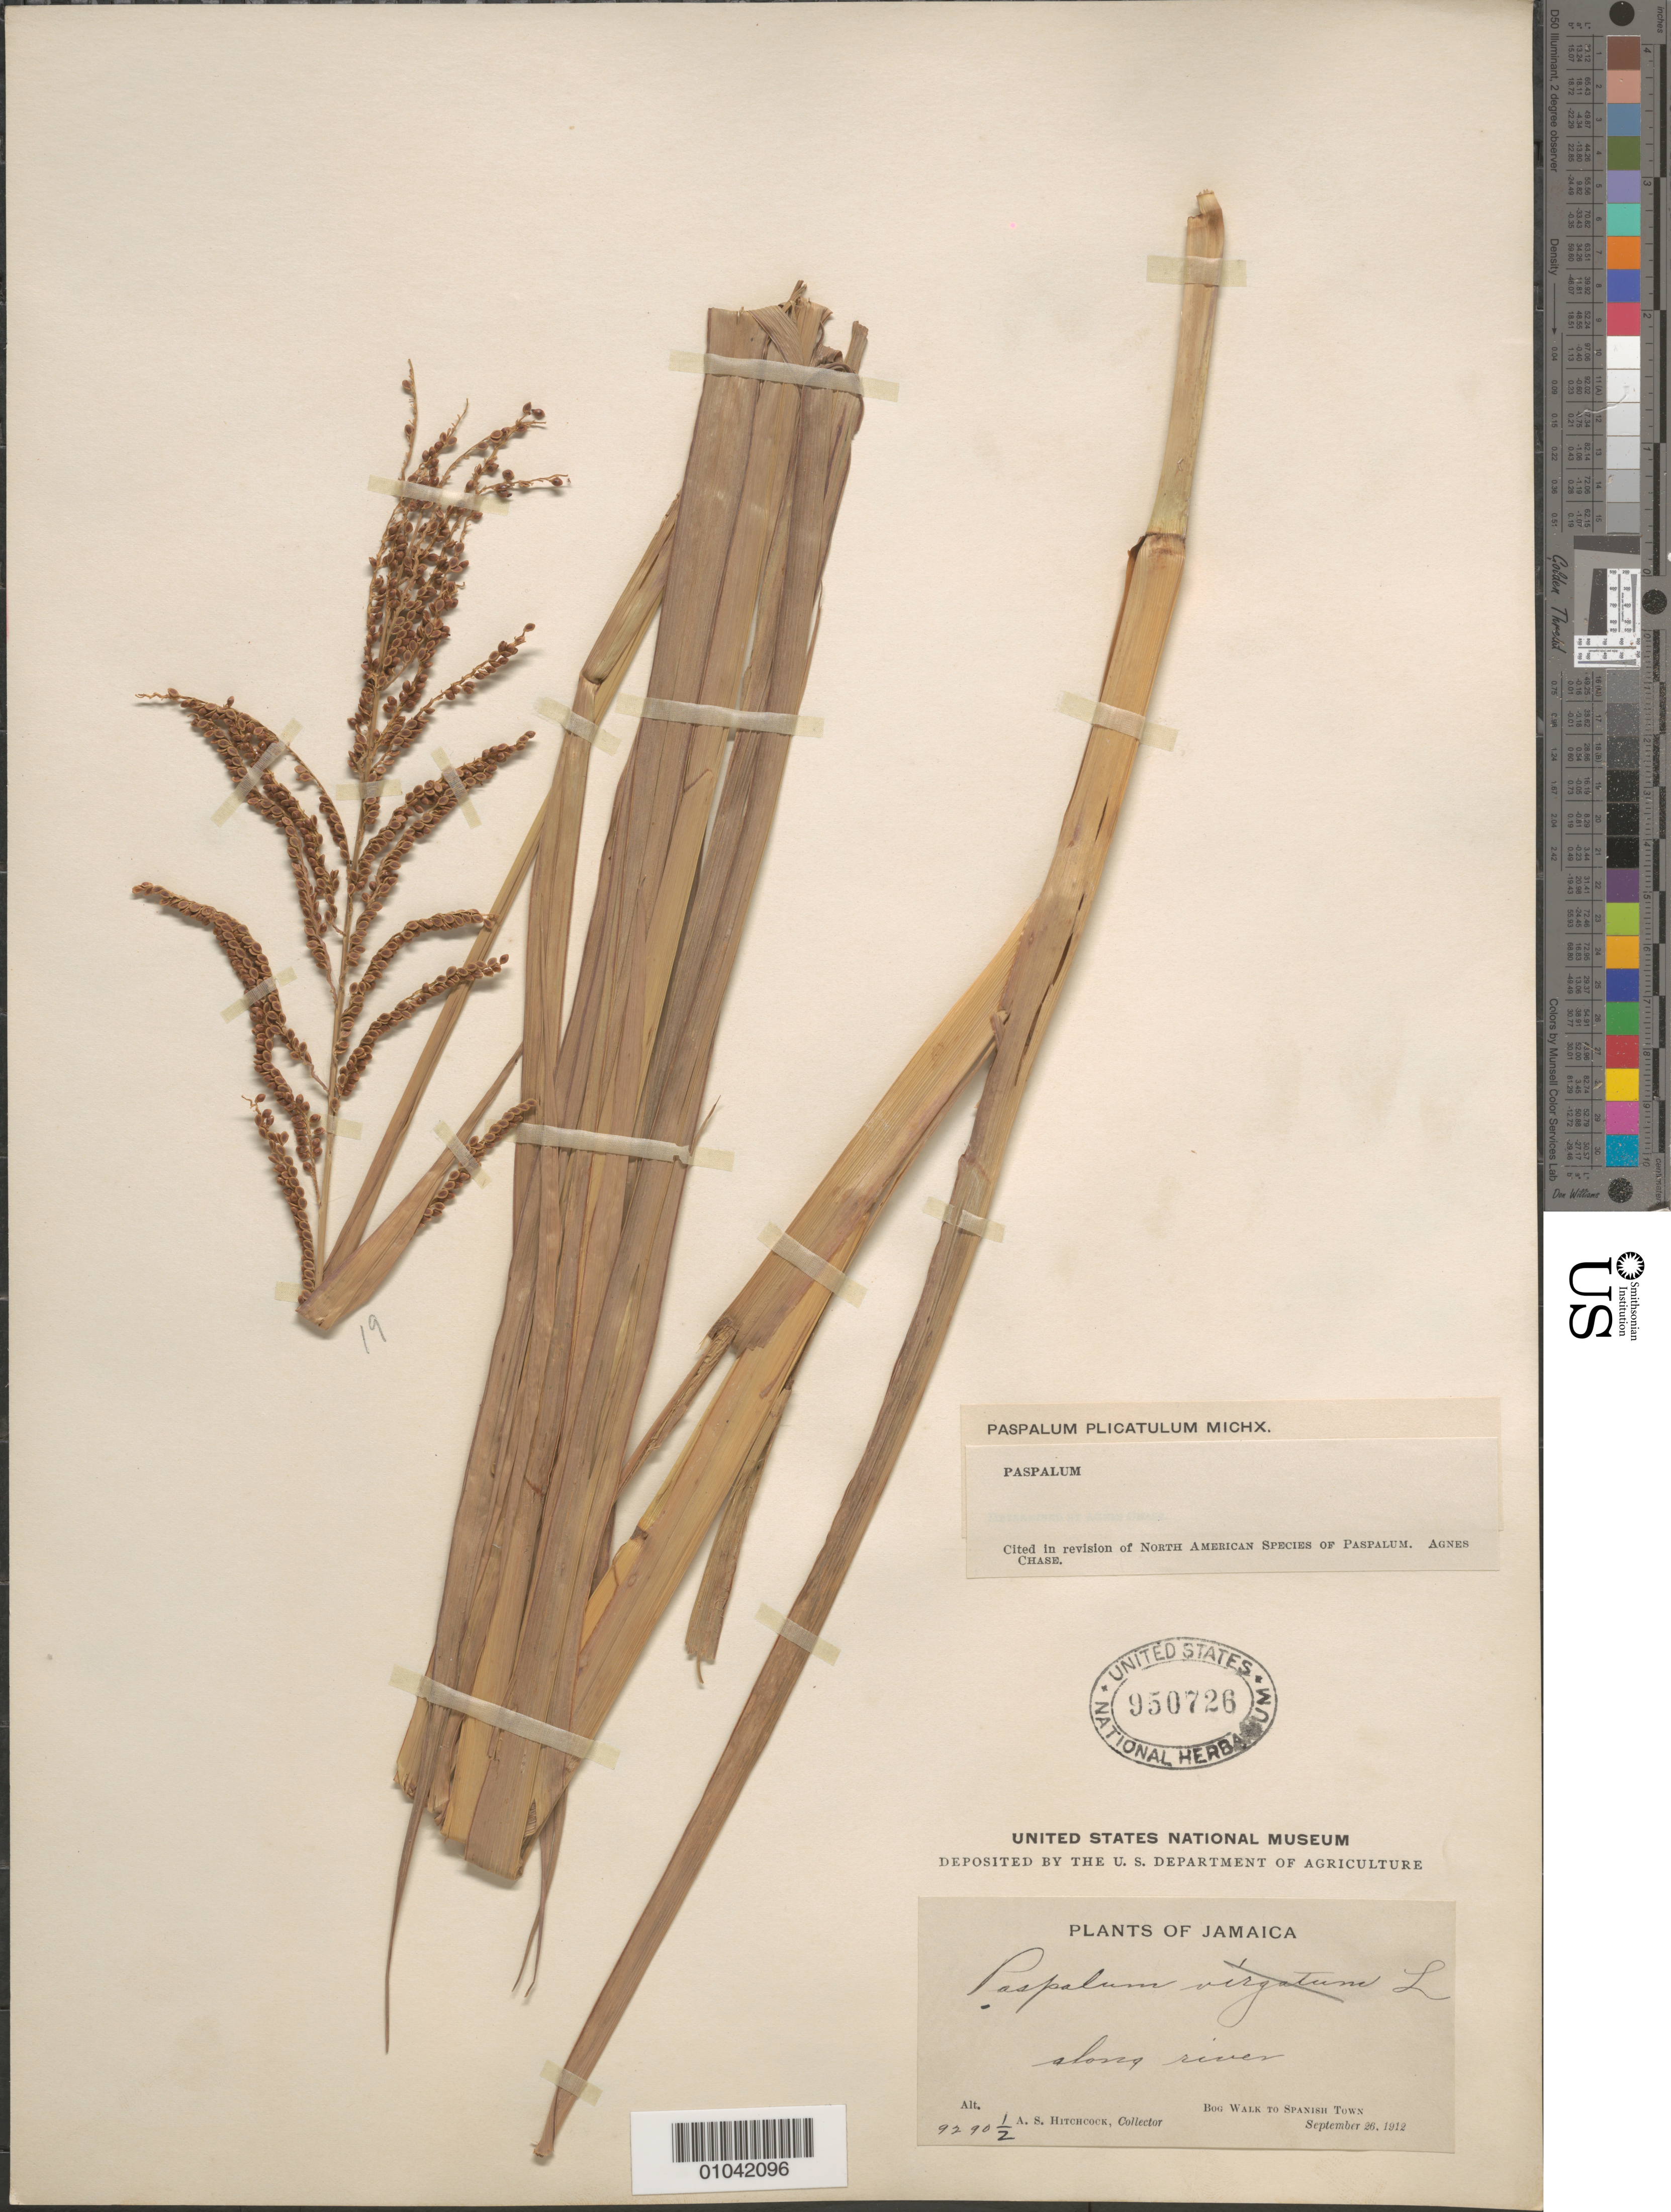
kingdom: Plantae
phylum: Tracheophyta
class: Liliopsida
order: Poales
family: Poaceae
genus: Paspalum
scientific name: Paspalum plicatulum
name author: Michx.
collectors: A. S. Hitchcock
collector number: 9290 1/2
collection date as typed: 26 Sep 1912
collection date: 1912-09-26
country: Jamaica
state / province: Saint Catherine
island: Jamaica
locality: Bog Walk to Spanish Town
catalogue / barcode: US 950726